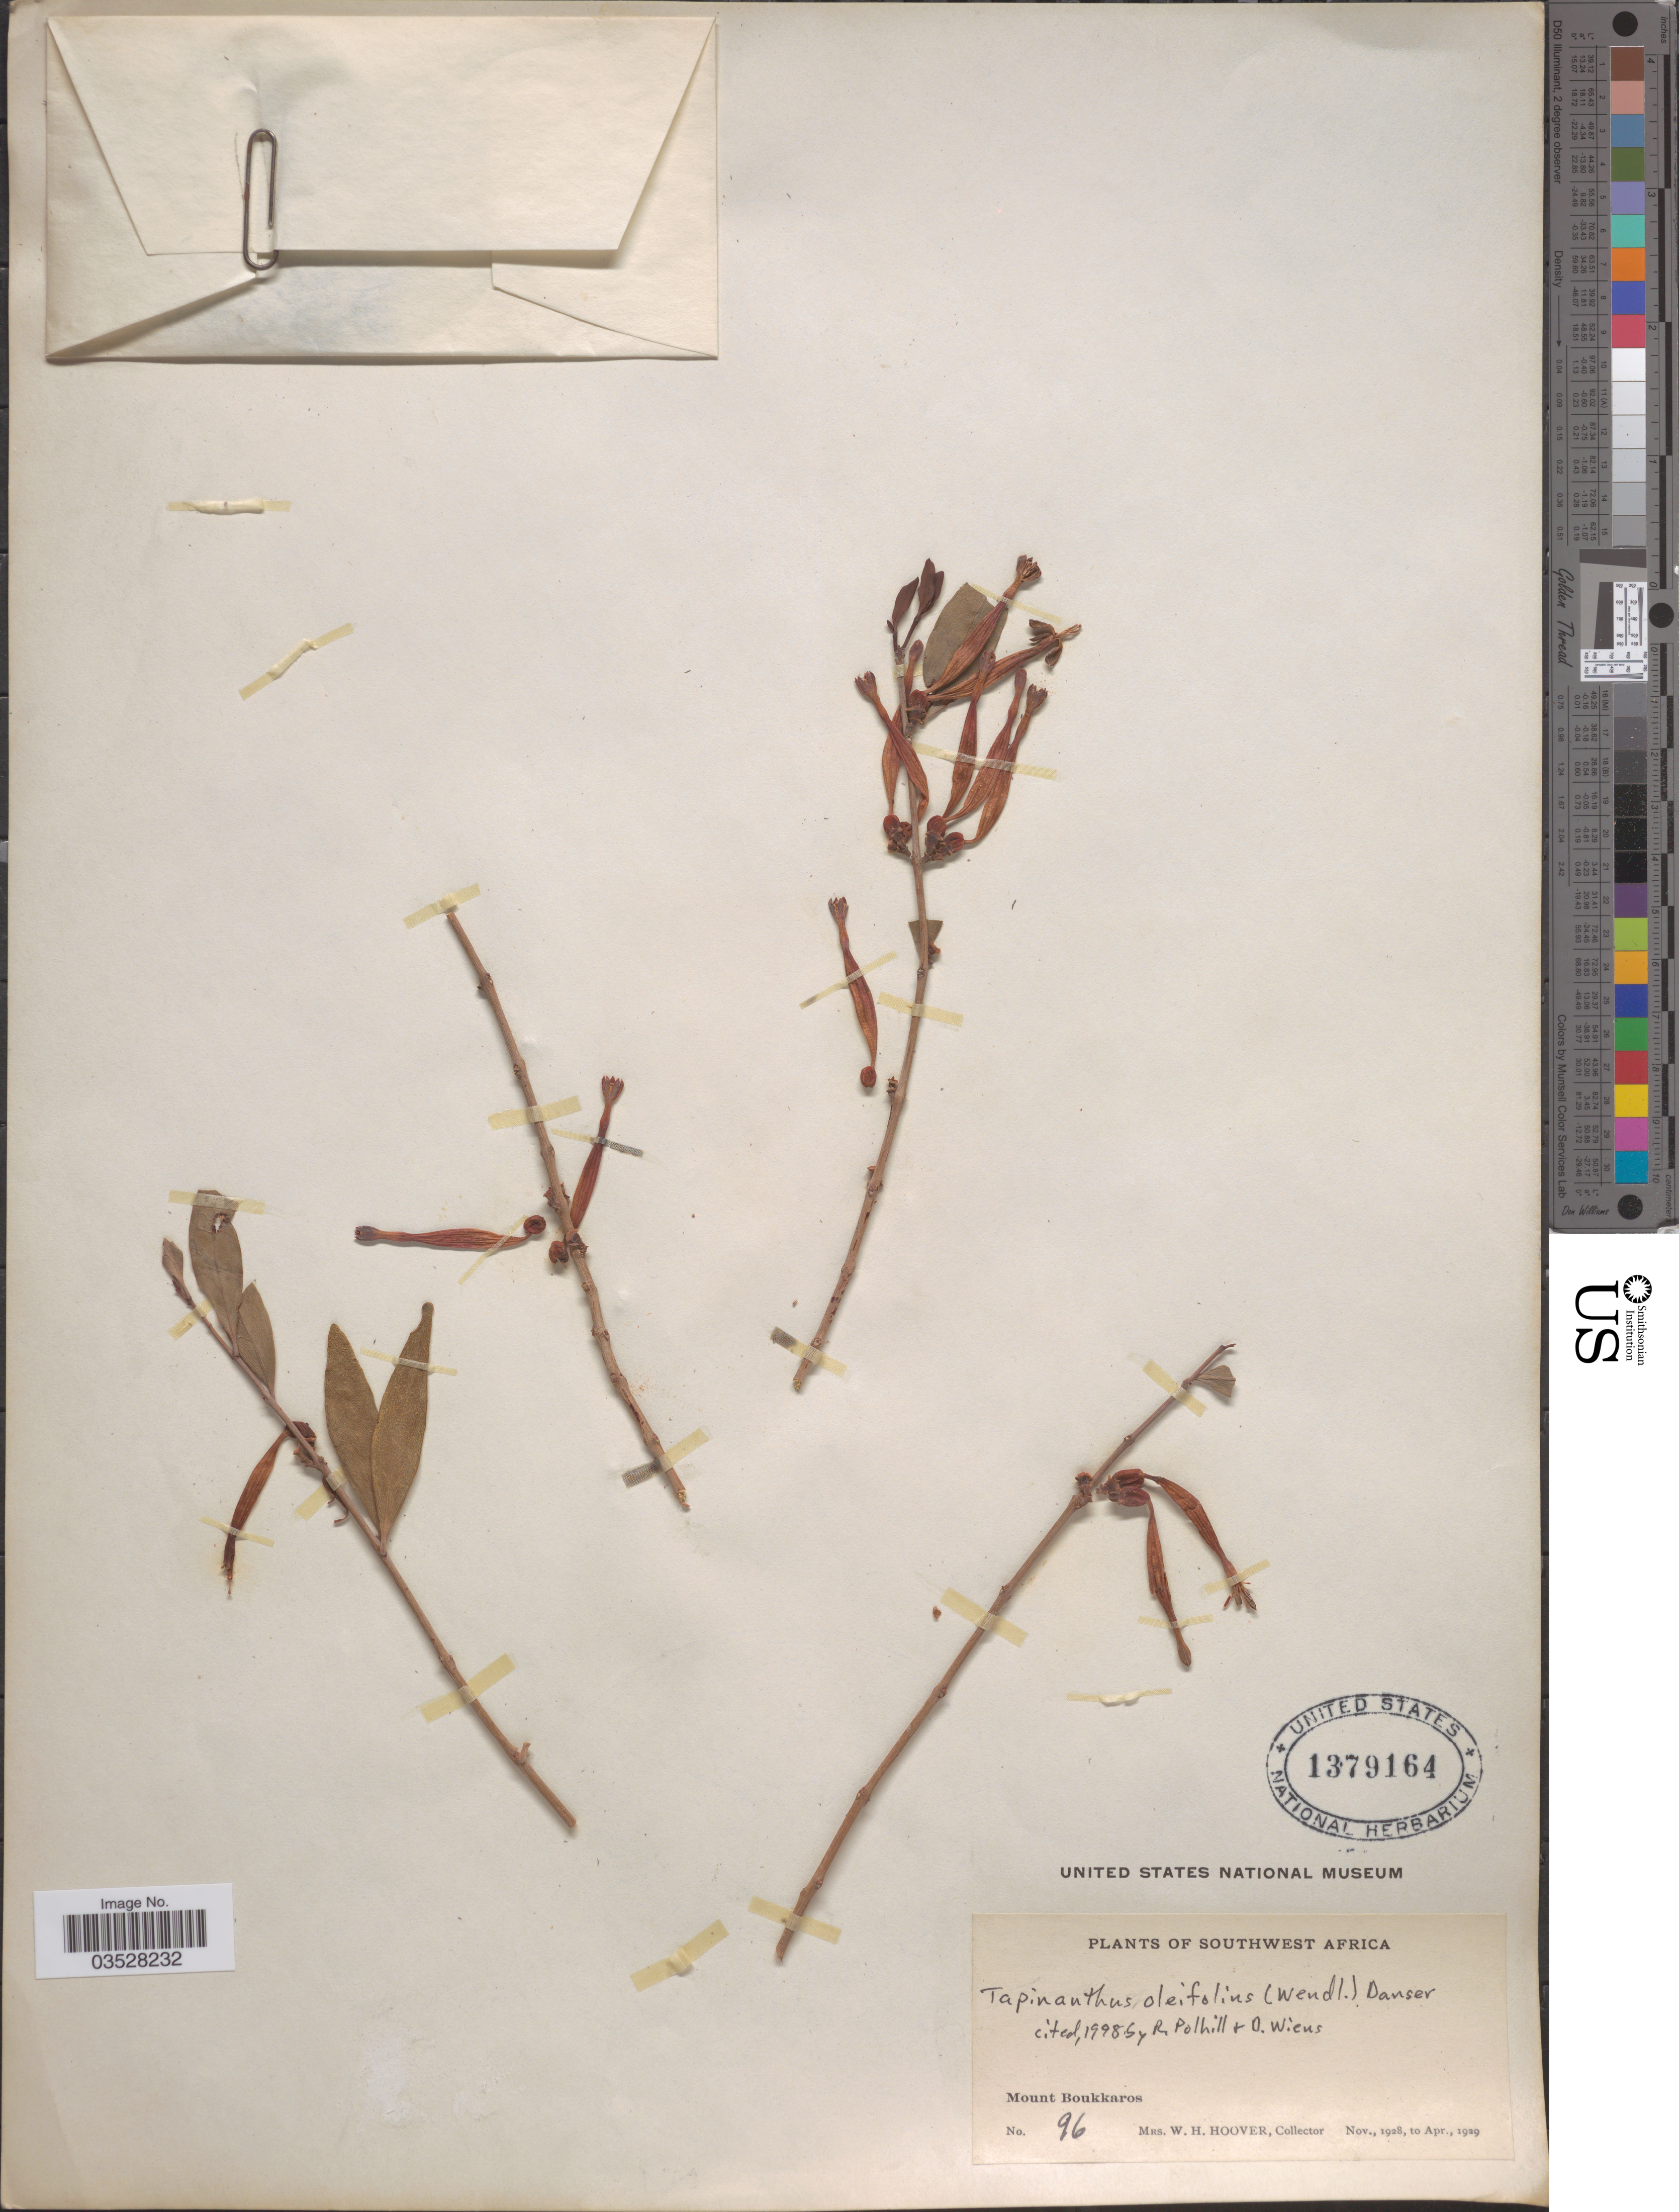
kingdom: Plantae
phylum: Tracheophyta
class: Magnoliopsida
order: Santalales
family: Loranthaceae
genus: Tapinanthus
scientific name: Tapinanthus oleifolius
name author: (J.C. Wendl.) Danser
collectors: W. Hoover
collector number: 96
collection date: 1928-11/1929-04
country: Namibia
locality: Southwest Africa. Mount Boukkaros.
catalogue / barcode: US 1379164